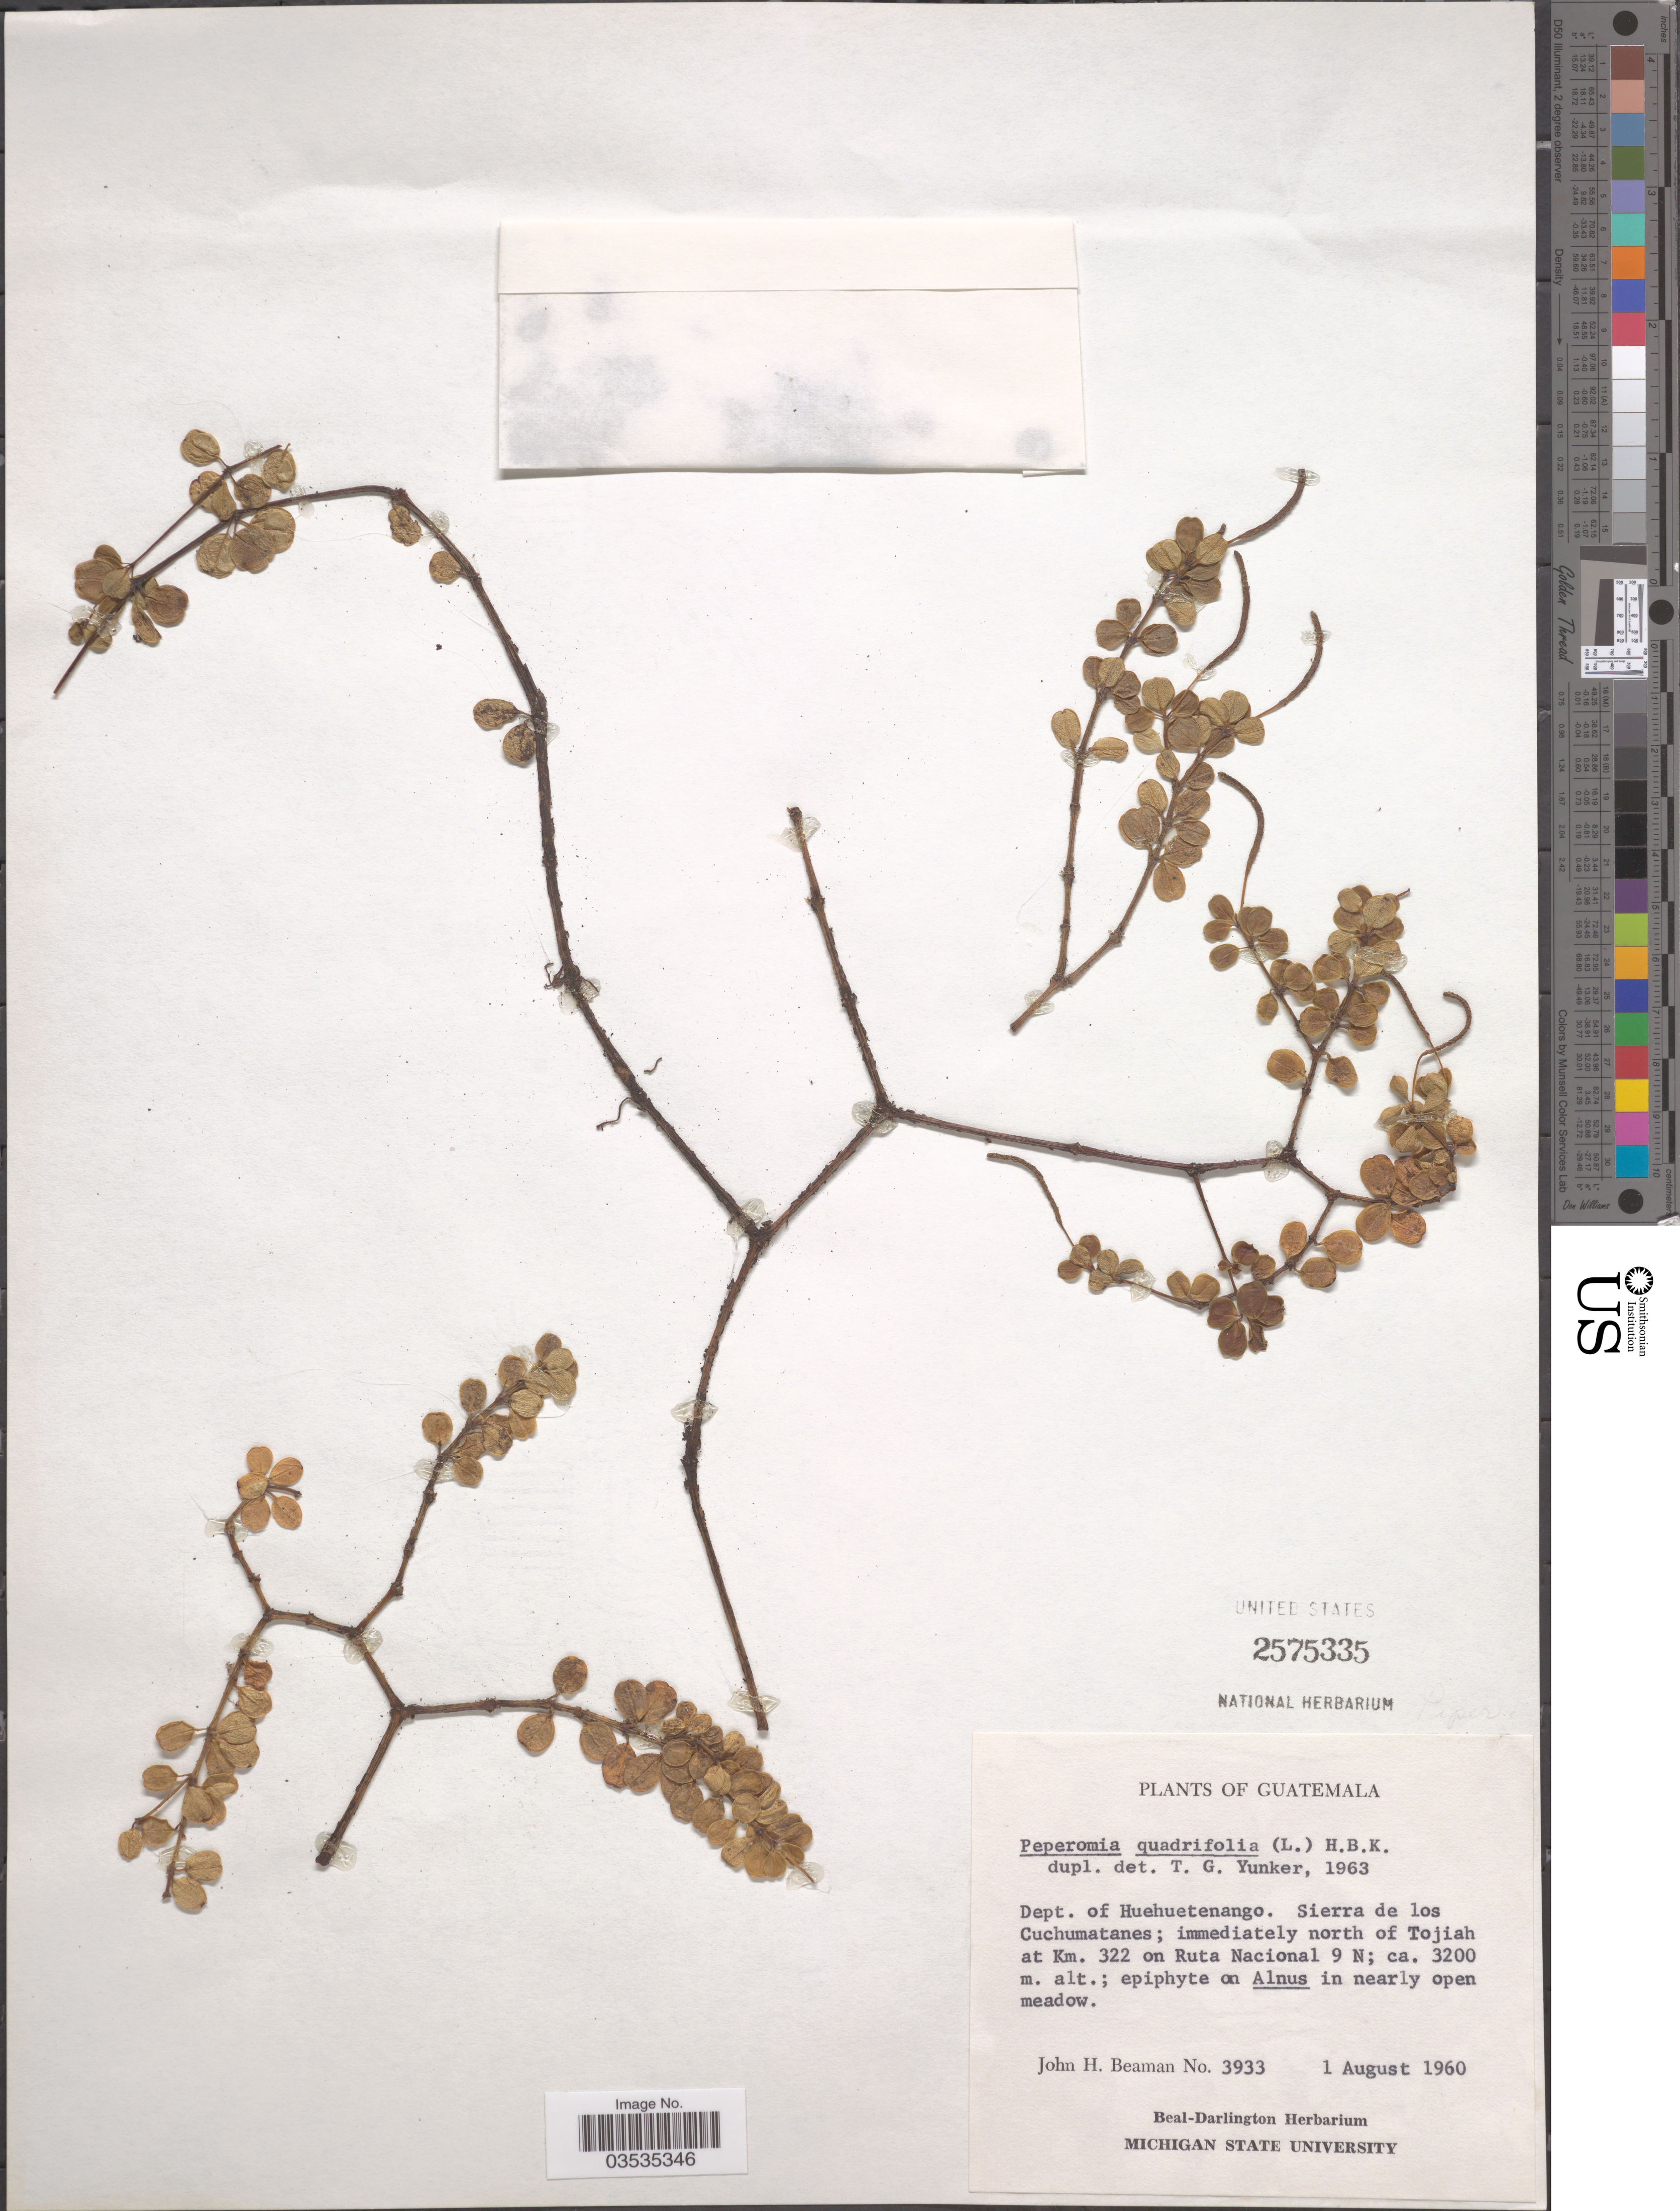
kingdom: Plantae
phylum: Tracheophyta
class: Magnoliopsida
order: Piperales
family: Piperaceae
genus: Peperomia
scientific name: Peperomia quadrifolia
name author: (L.) Kunth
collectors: J. H. Beaman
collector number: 3933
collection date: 1960-08-01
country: Guatemala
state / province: Huehuetenango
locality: Dept. of Huehuetenango. Sierra de los Cuchumatanes; immediately north of Tojiah at Km. 322 on Ruta Nacional 9N.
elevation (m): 3200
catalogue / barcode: US 2575335